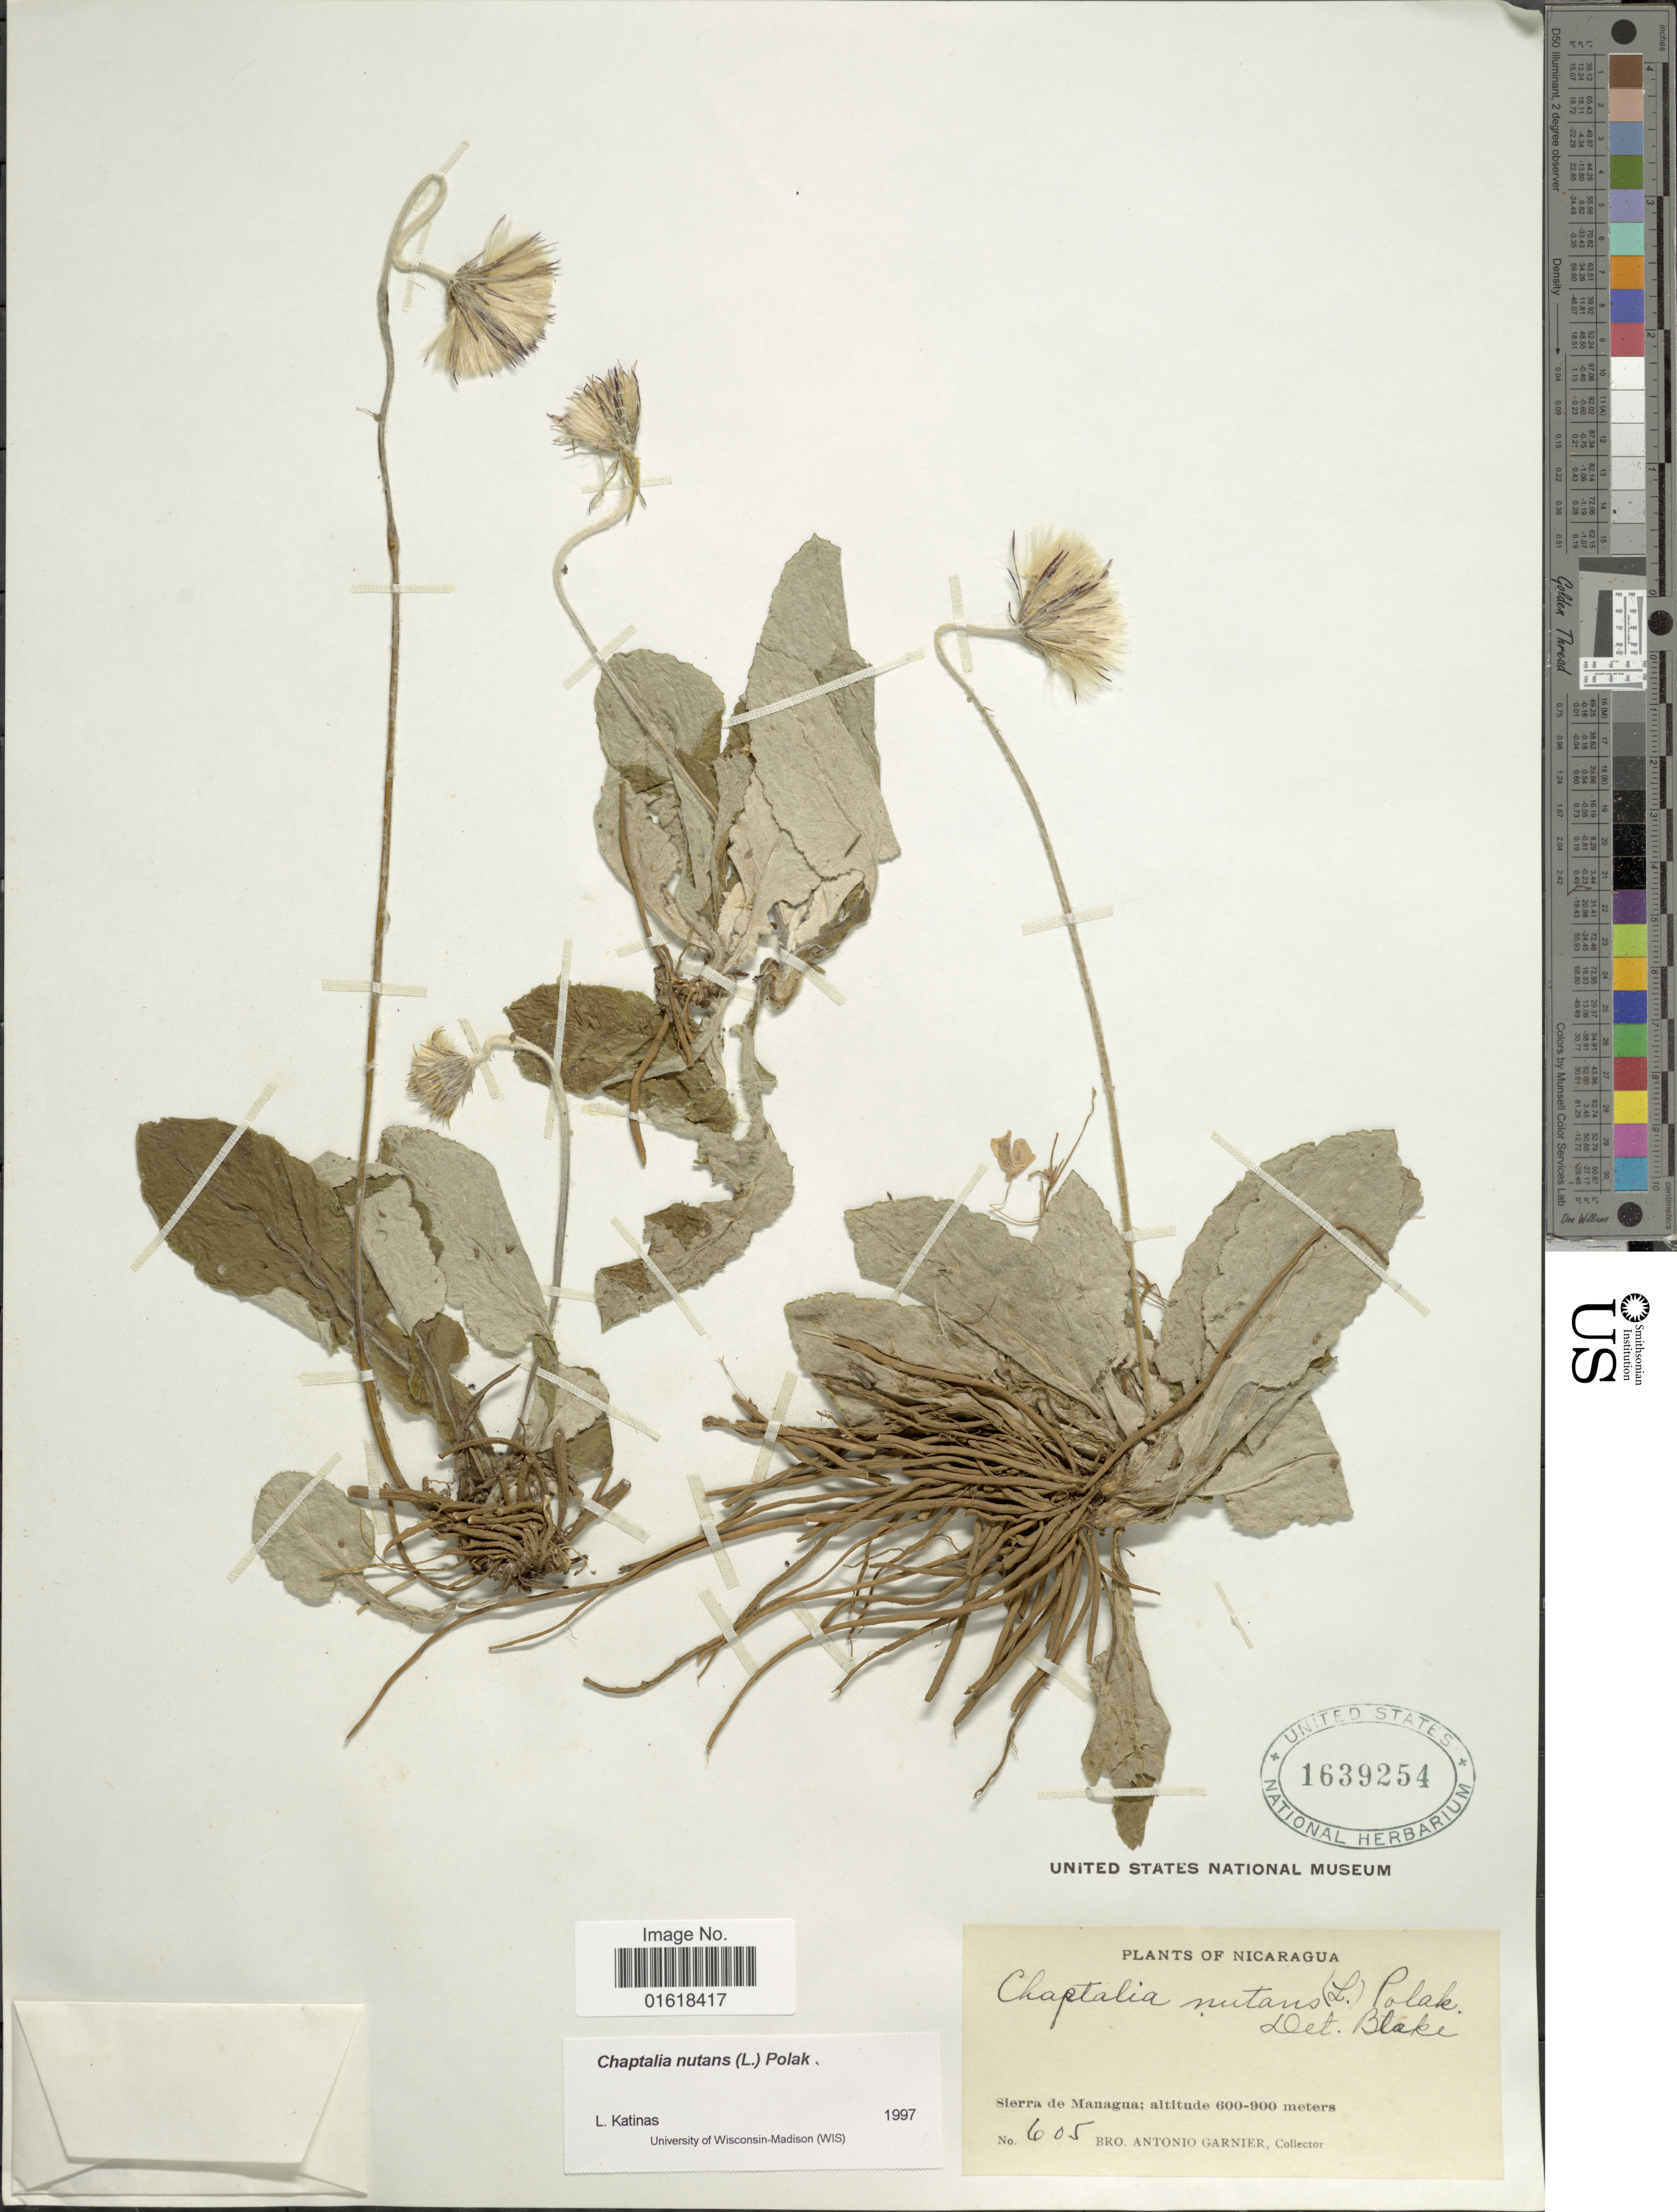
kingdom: Plantae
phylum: Tracheophyta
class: Magnoliopsida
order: Asterales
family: Asteraceae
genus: Chaptalia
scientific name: Chaptalia nutans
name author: (L.) Pol.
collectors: Bro. A. Garnier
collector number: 605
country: Nicaragua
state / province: Managua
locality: Sierra de Managua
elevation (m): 600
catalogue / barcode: US 1639254